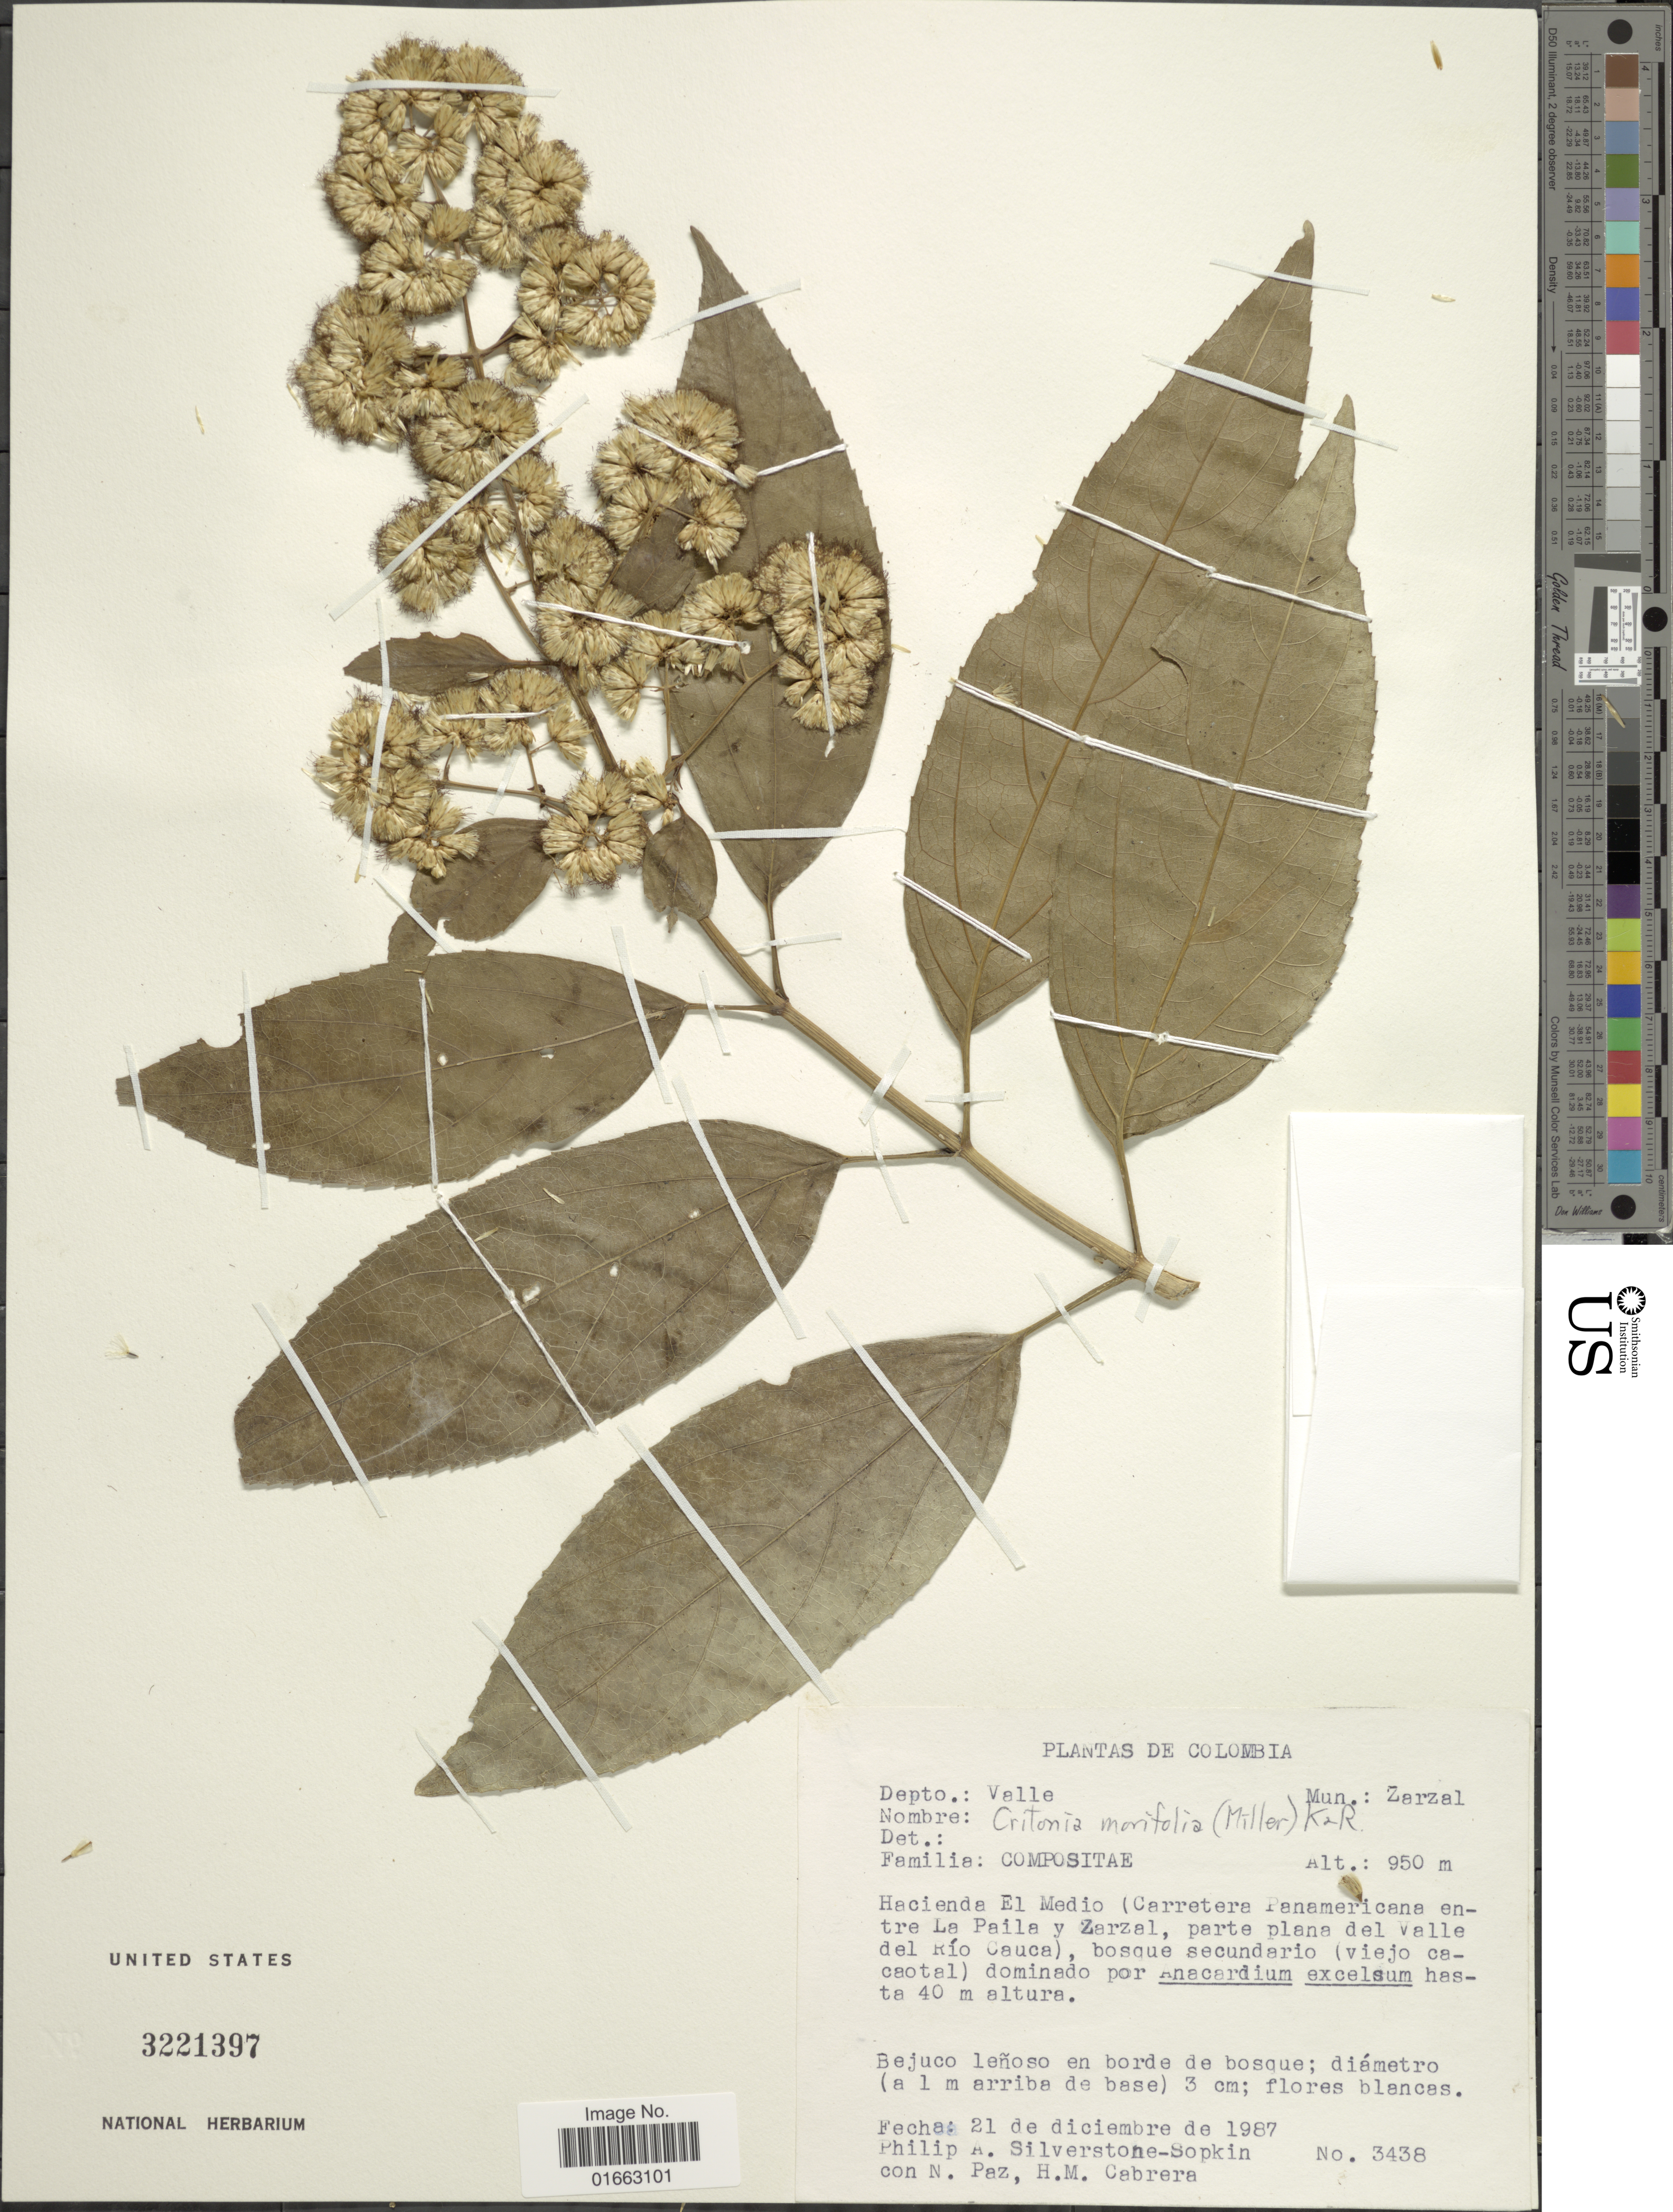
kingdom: Plantae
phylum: Tracheophyta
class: Magnoliopsida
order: Asterales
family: Asteraceae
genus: Critonia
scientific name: Critonia morifolia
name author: (Mill.) R.M. King & H. Rob.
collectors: P. A. Silverstone-Sopkin, N. Paz & H. Cabrera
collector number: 3438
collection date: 1987-12-21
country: Colombia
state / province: Valle del Cauca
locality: Depto.: Valle, Mun.: Zarzal, Hacienda El Medio (Carretera Panamericana entre La Paila y Zarzal, parte plana del Valle del Río Cauca). bosque secundario (viejo cacaotal)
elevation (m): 950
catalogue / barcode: US 3221397